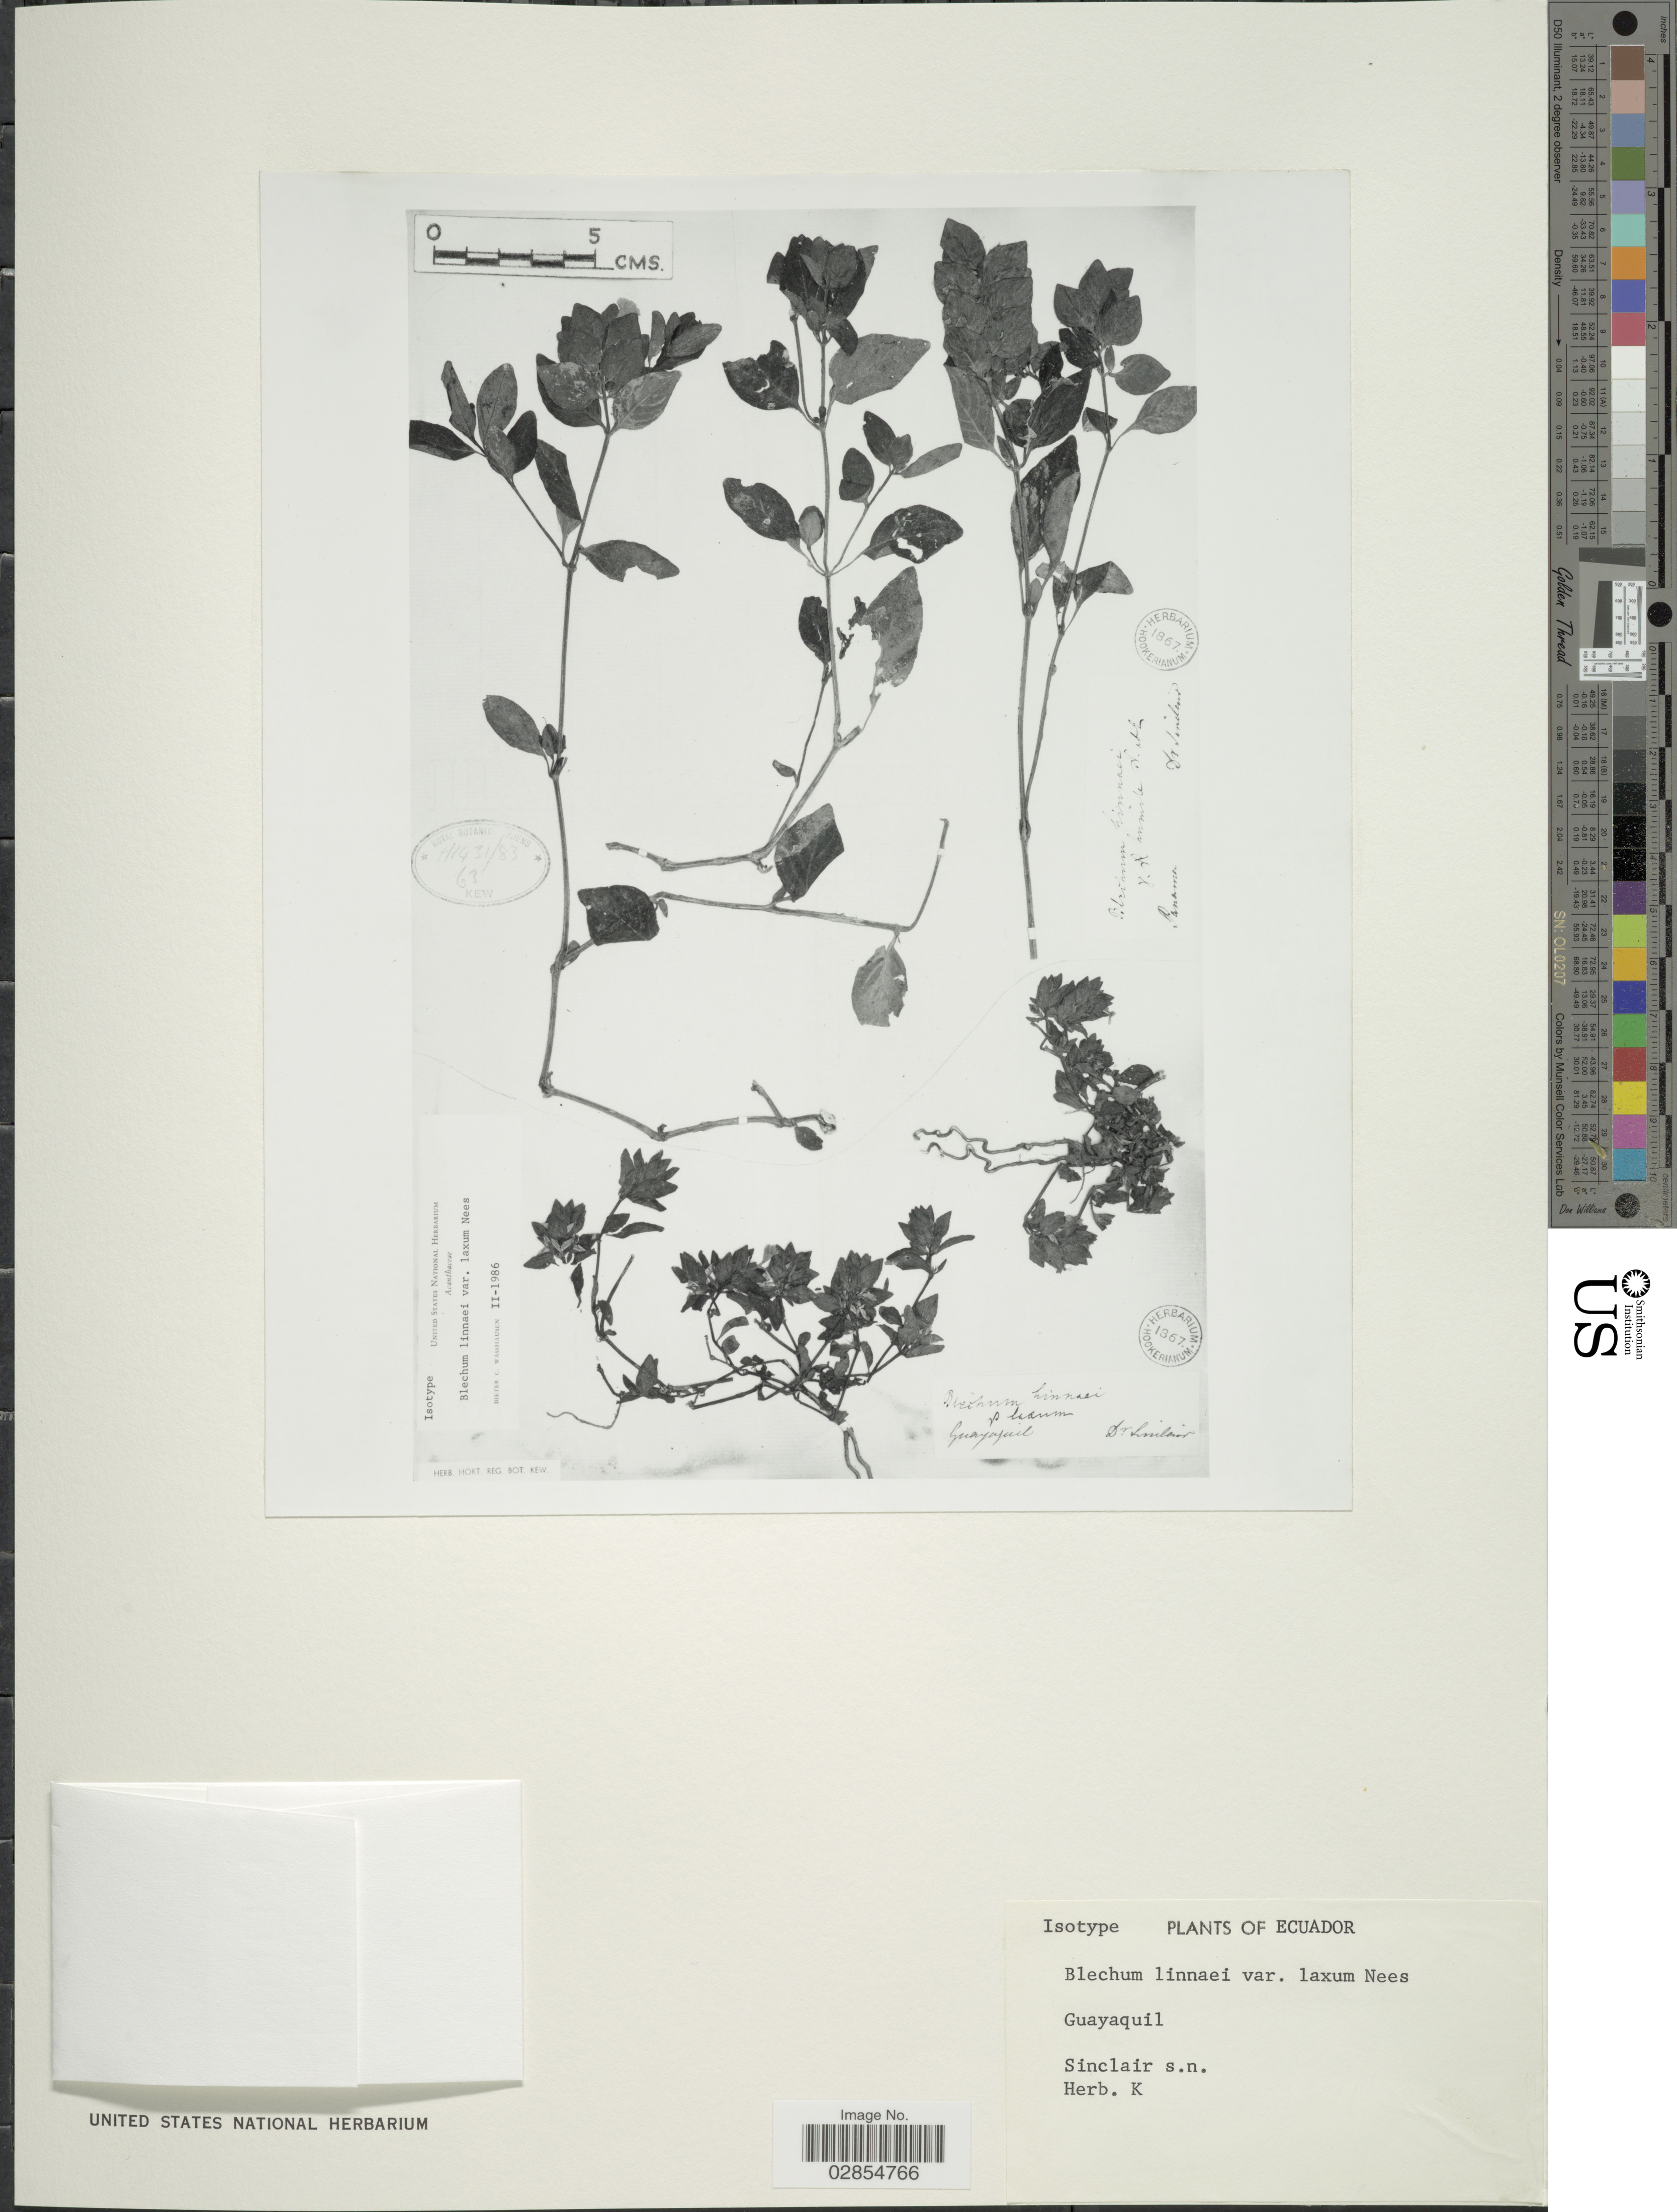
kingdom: Plantae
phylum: Tracheophyta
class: Magnoliopsida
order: Lamiales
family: Acanthaceae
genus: Blechum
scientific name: Blechum brownei f. puberulum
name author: Leonard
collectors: J. Sinclair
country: Ecuador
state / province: Guayas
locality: Guayaquil.